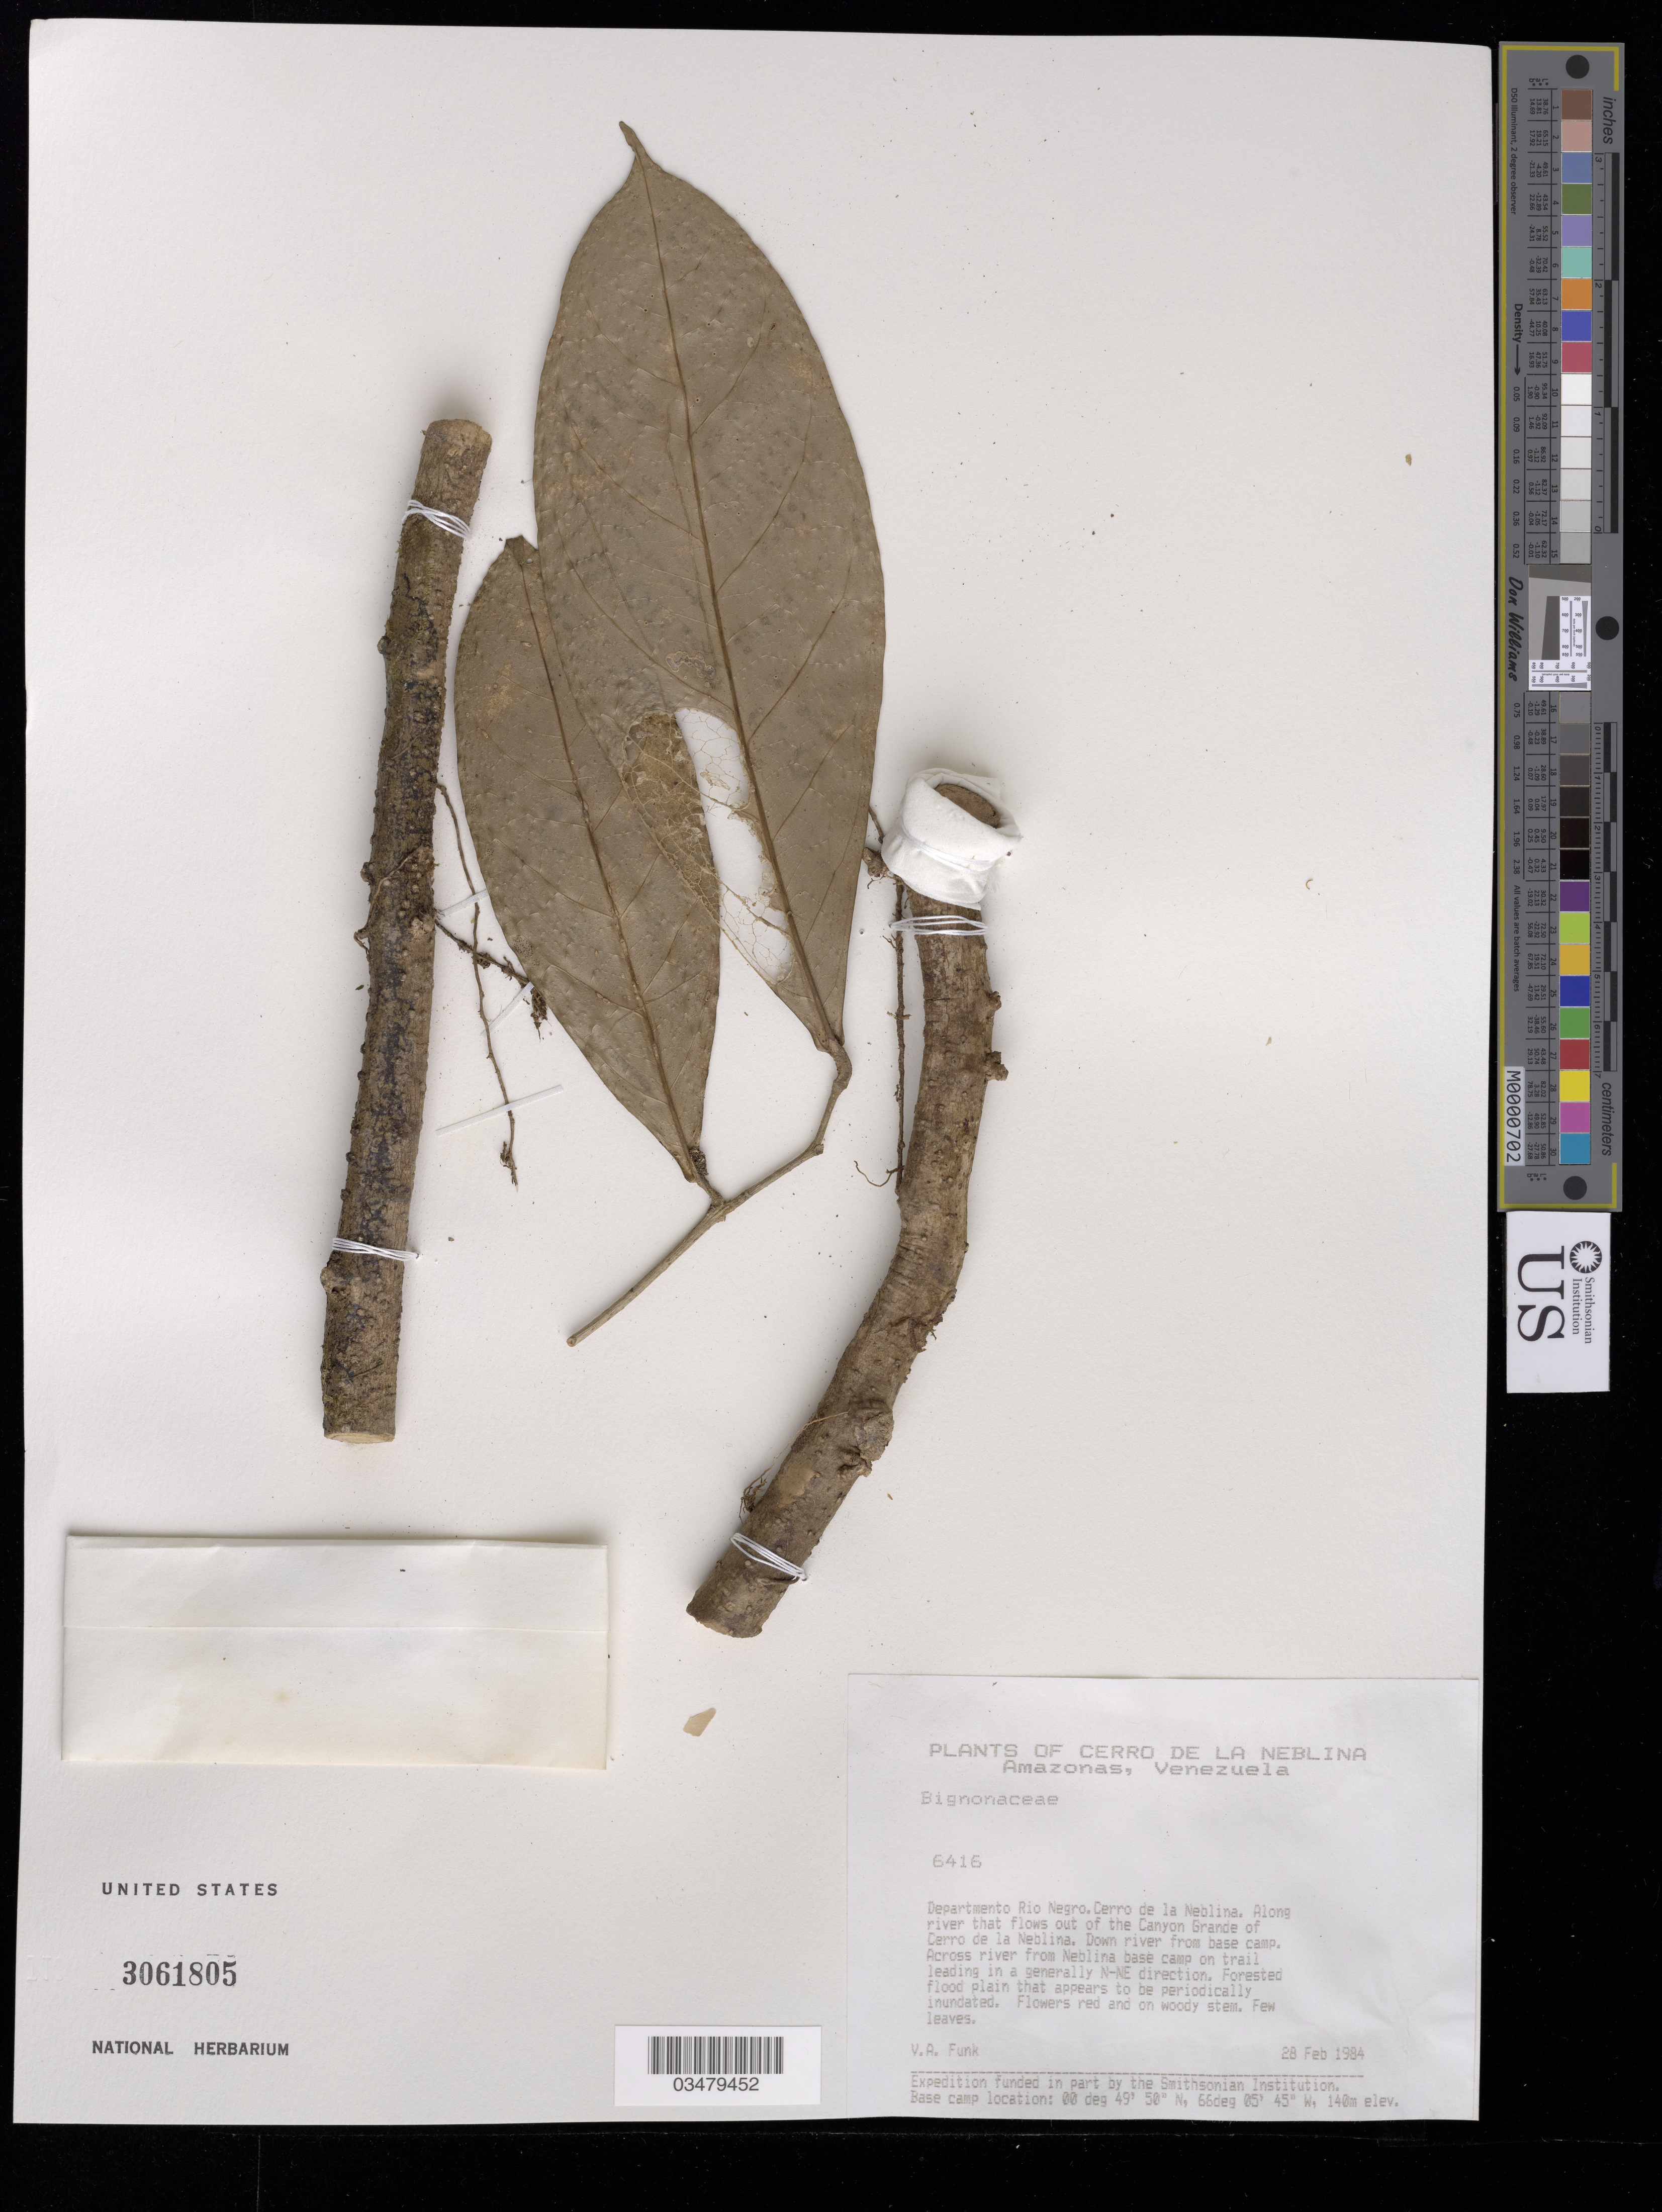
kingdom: Plantae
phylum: Tracheophyta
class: Magnoliopsida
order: Lamiales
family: Bignoniaceae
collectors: V. Funk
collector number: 6416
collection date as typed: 28-Feb-84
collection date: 1984-02-28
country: Venezuela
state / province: Amazonas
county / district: Río Negro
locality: Cerro de la Neblina, Canyon Grande, down river from base camp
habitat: Forested flood plain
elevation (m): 140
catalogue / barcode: US 3061805